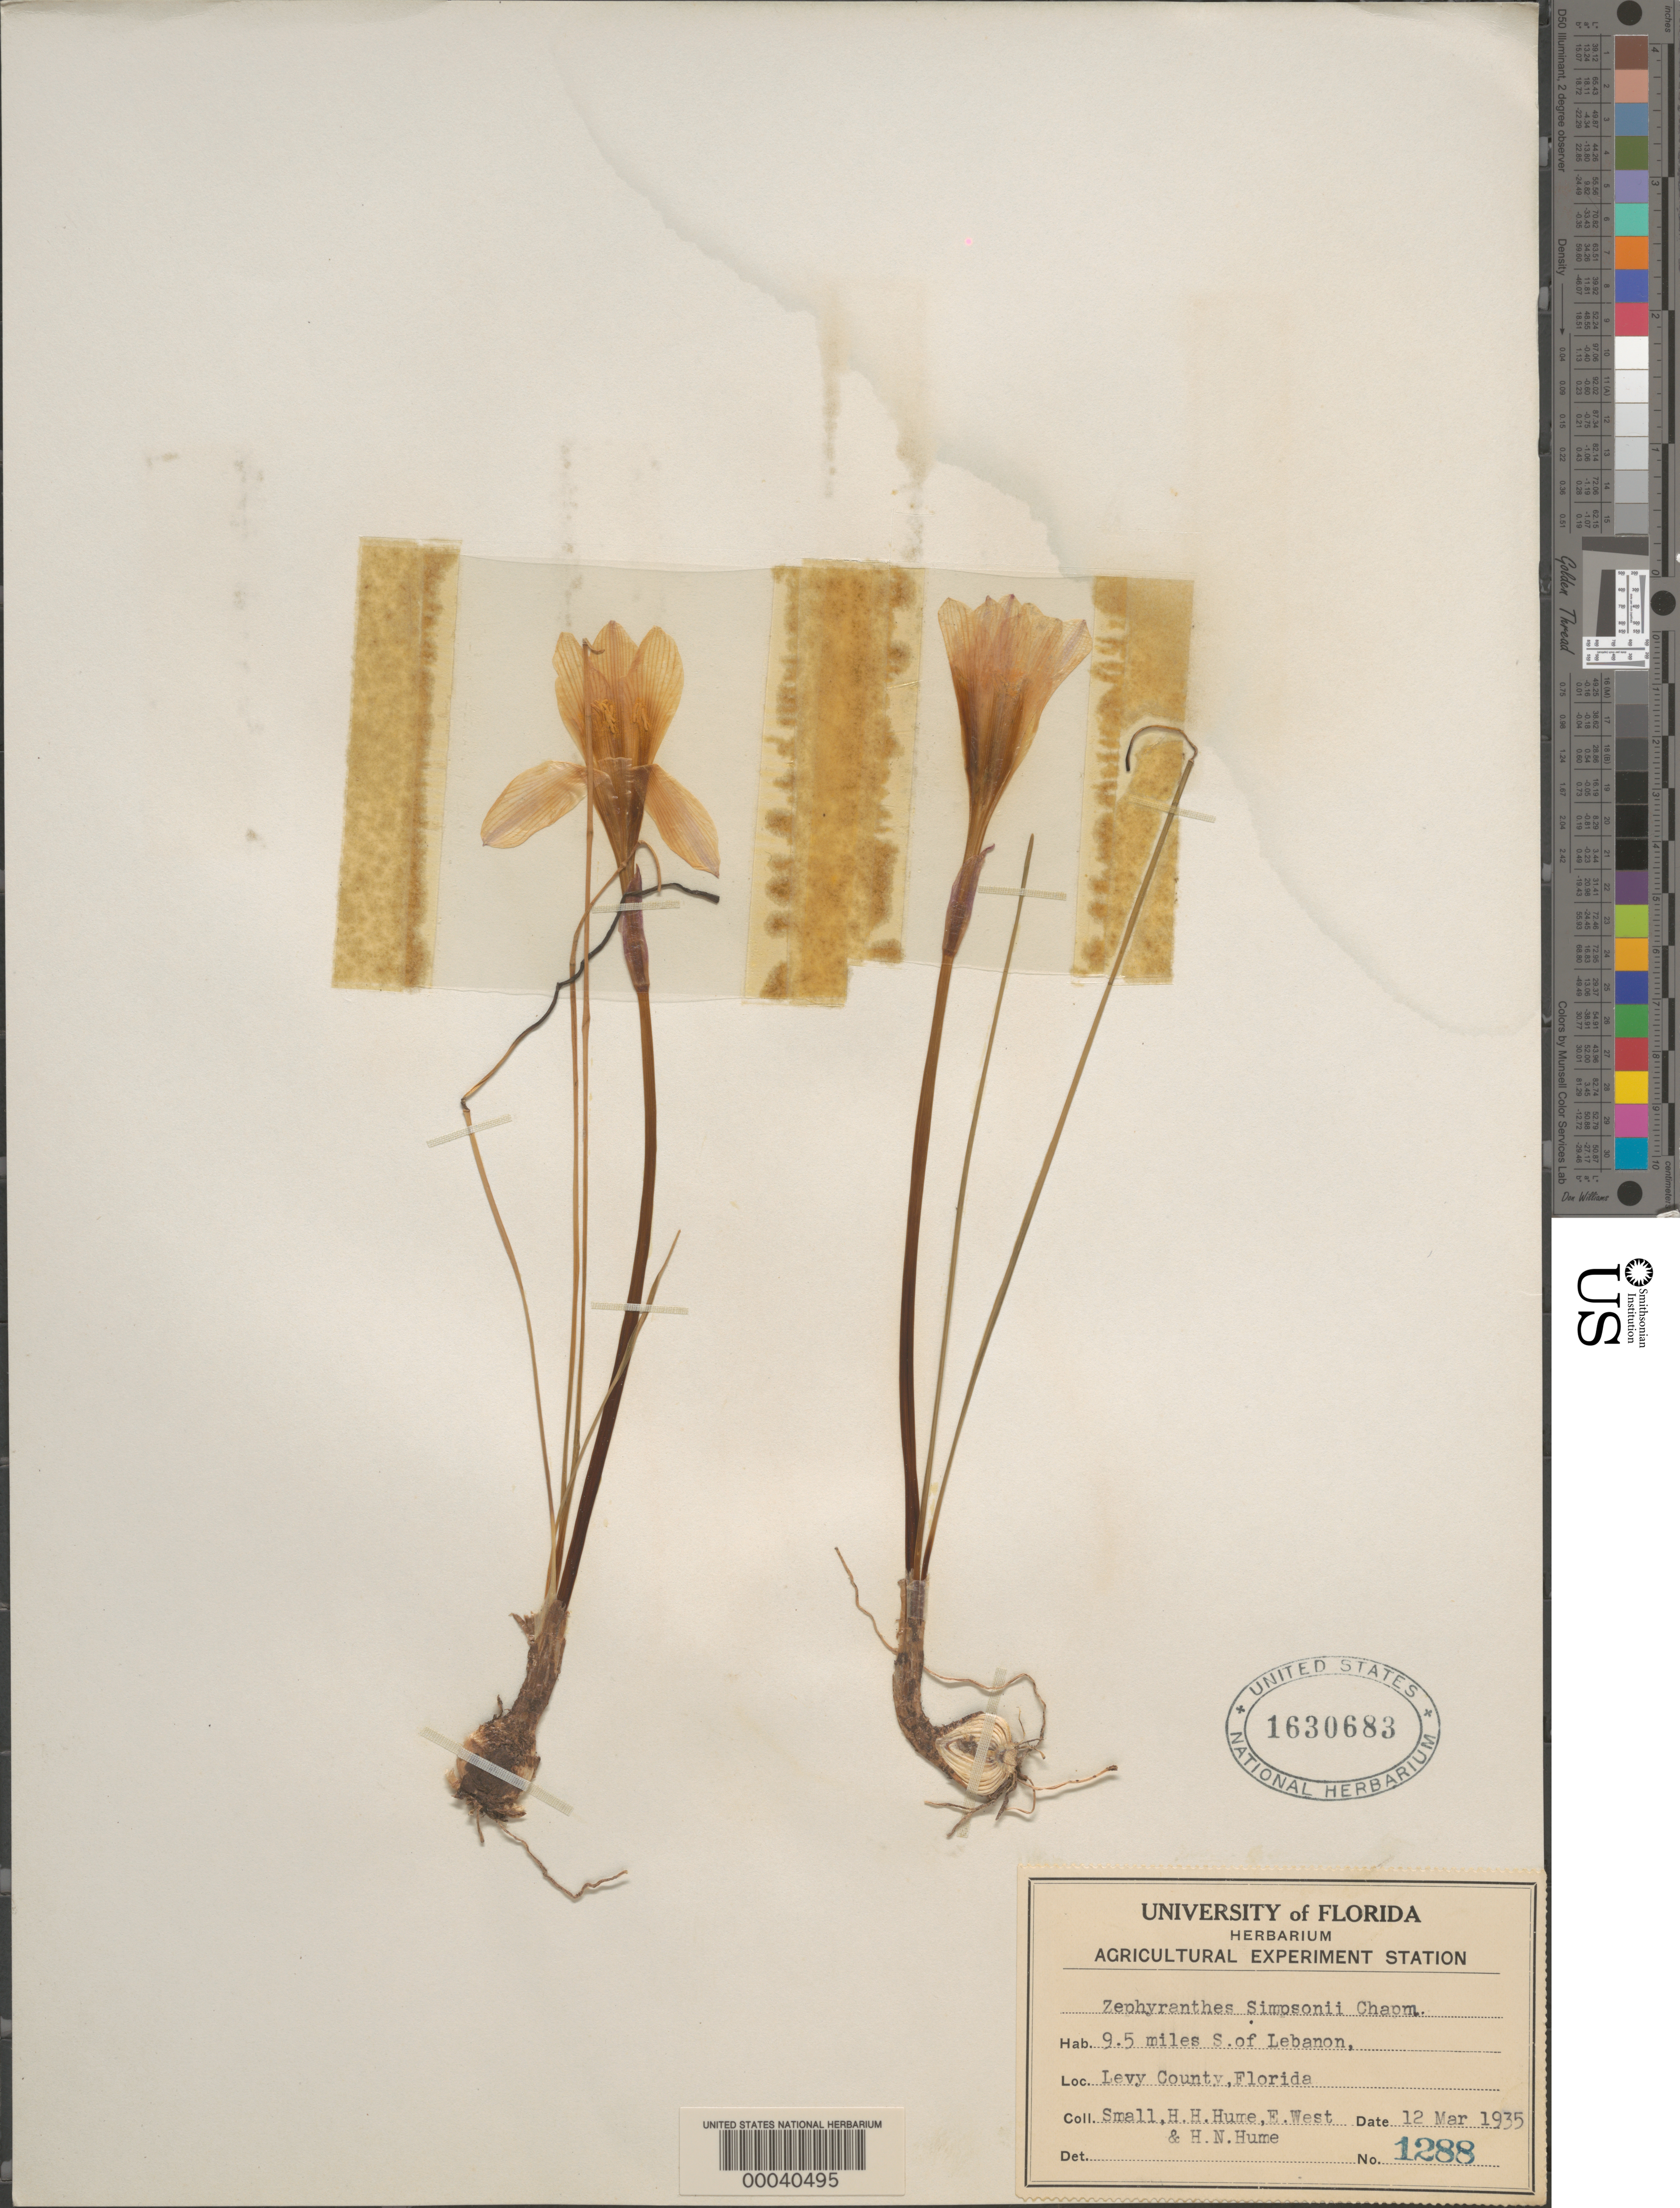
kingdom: Plantae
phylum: Tracheophyta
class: Liliopsida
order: Asparagales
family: Amaryllidaceae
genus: Zephyranthes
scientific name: Zephyranthes simpsonii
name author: Chapm.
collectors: J. K. Small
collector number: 1288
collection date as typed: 12 Mar 1935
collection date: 1935-03-12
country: United States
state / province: Florida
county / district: Levy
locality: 9.5 mi. s of lebanon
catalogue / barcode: US 1630683